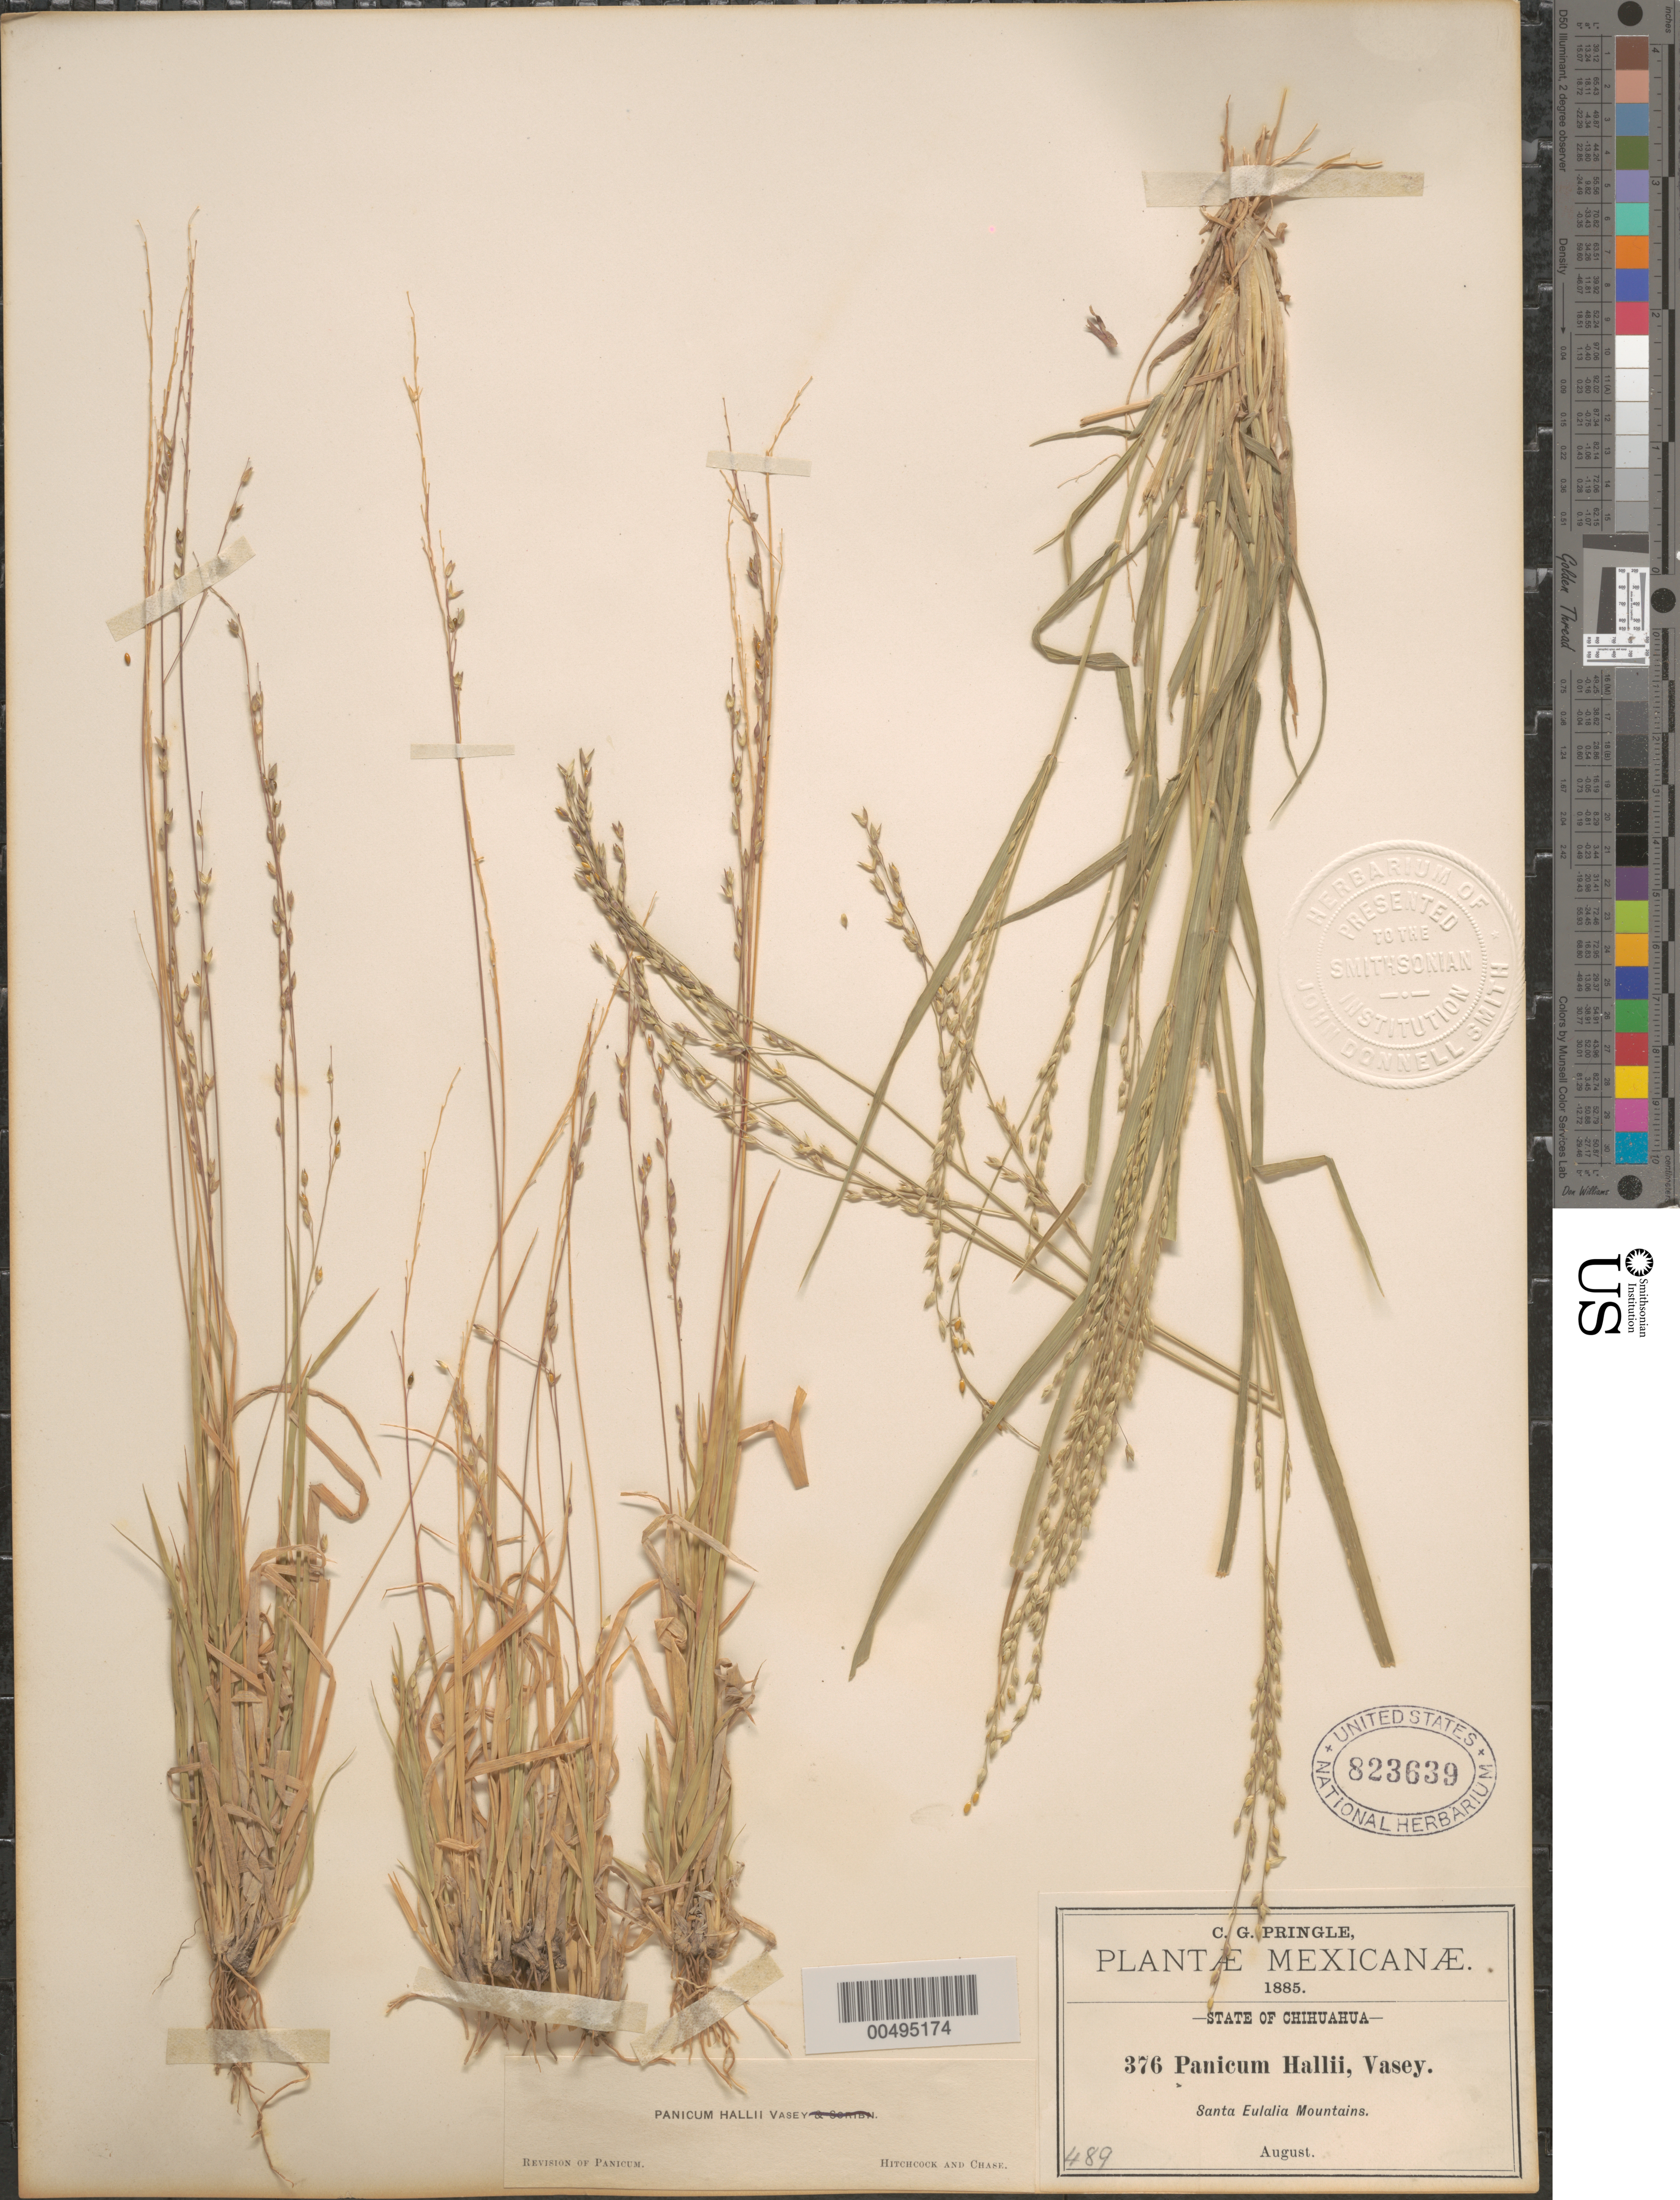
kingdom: Plantae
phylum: Tracheophyta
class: Liliopsida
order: Poales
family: Poaceae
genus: Panicum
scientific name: Panicum hallii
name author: Vasey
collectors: C. G. Pringle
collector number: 376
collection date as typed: Aug 1885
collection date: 1885-08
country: Mexico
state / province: Chihuahua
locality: Santa Eulalia Mts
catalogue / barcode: US 823639